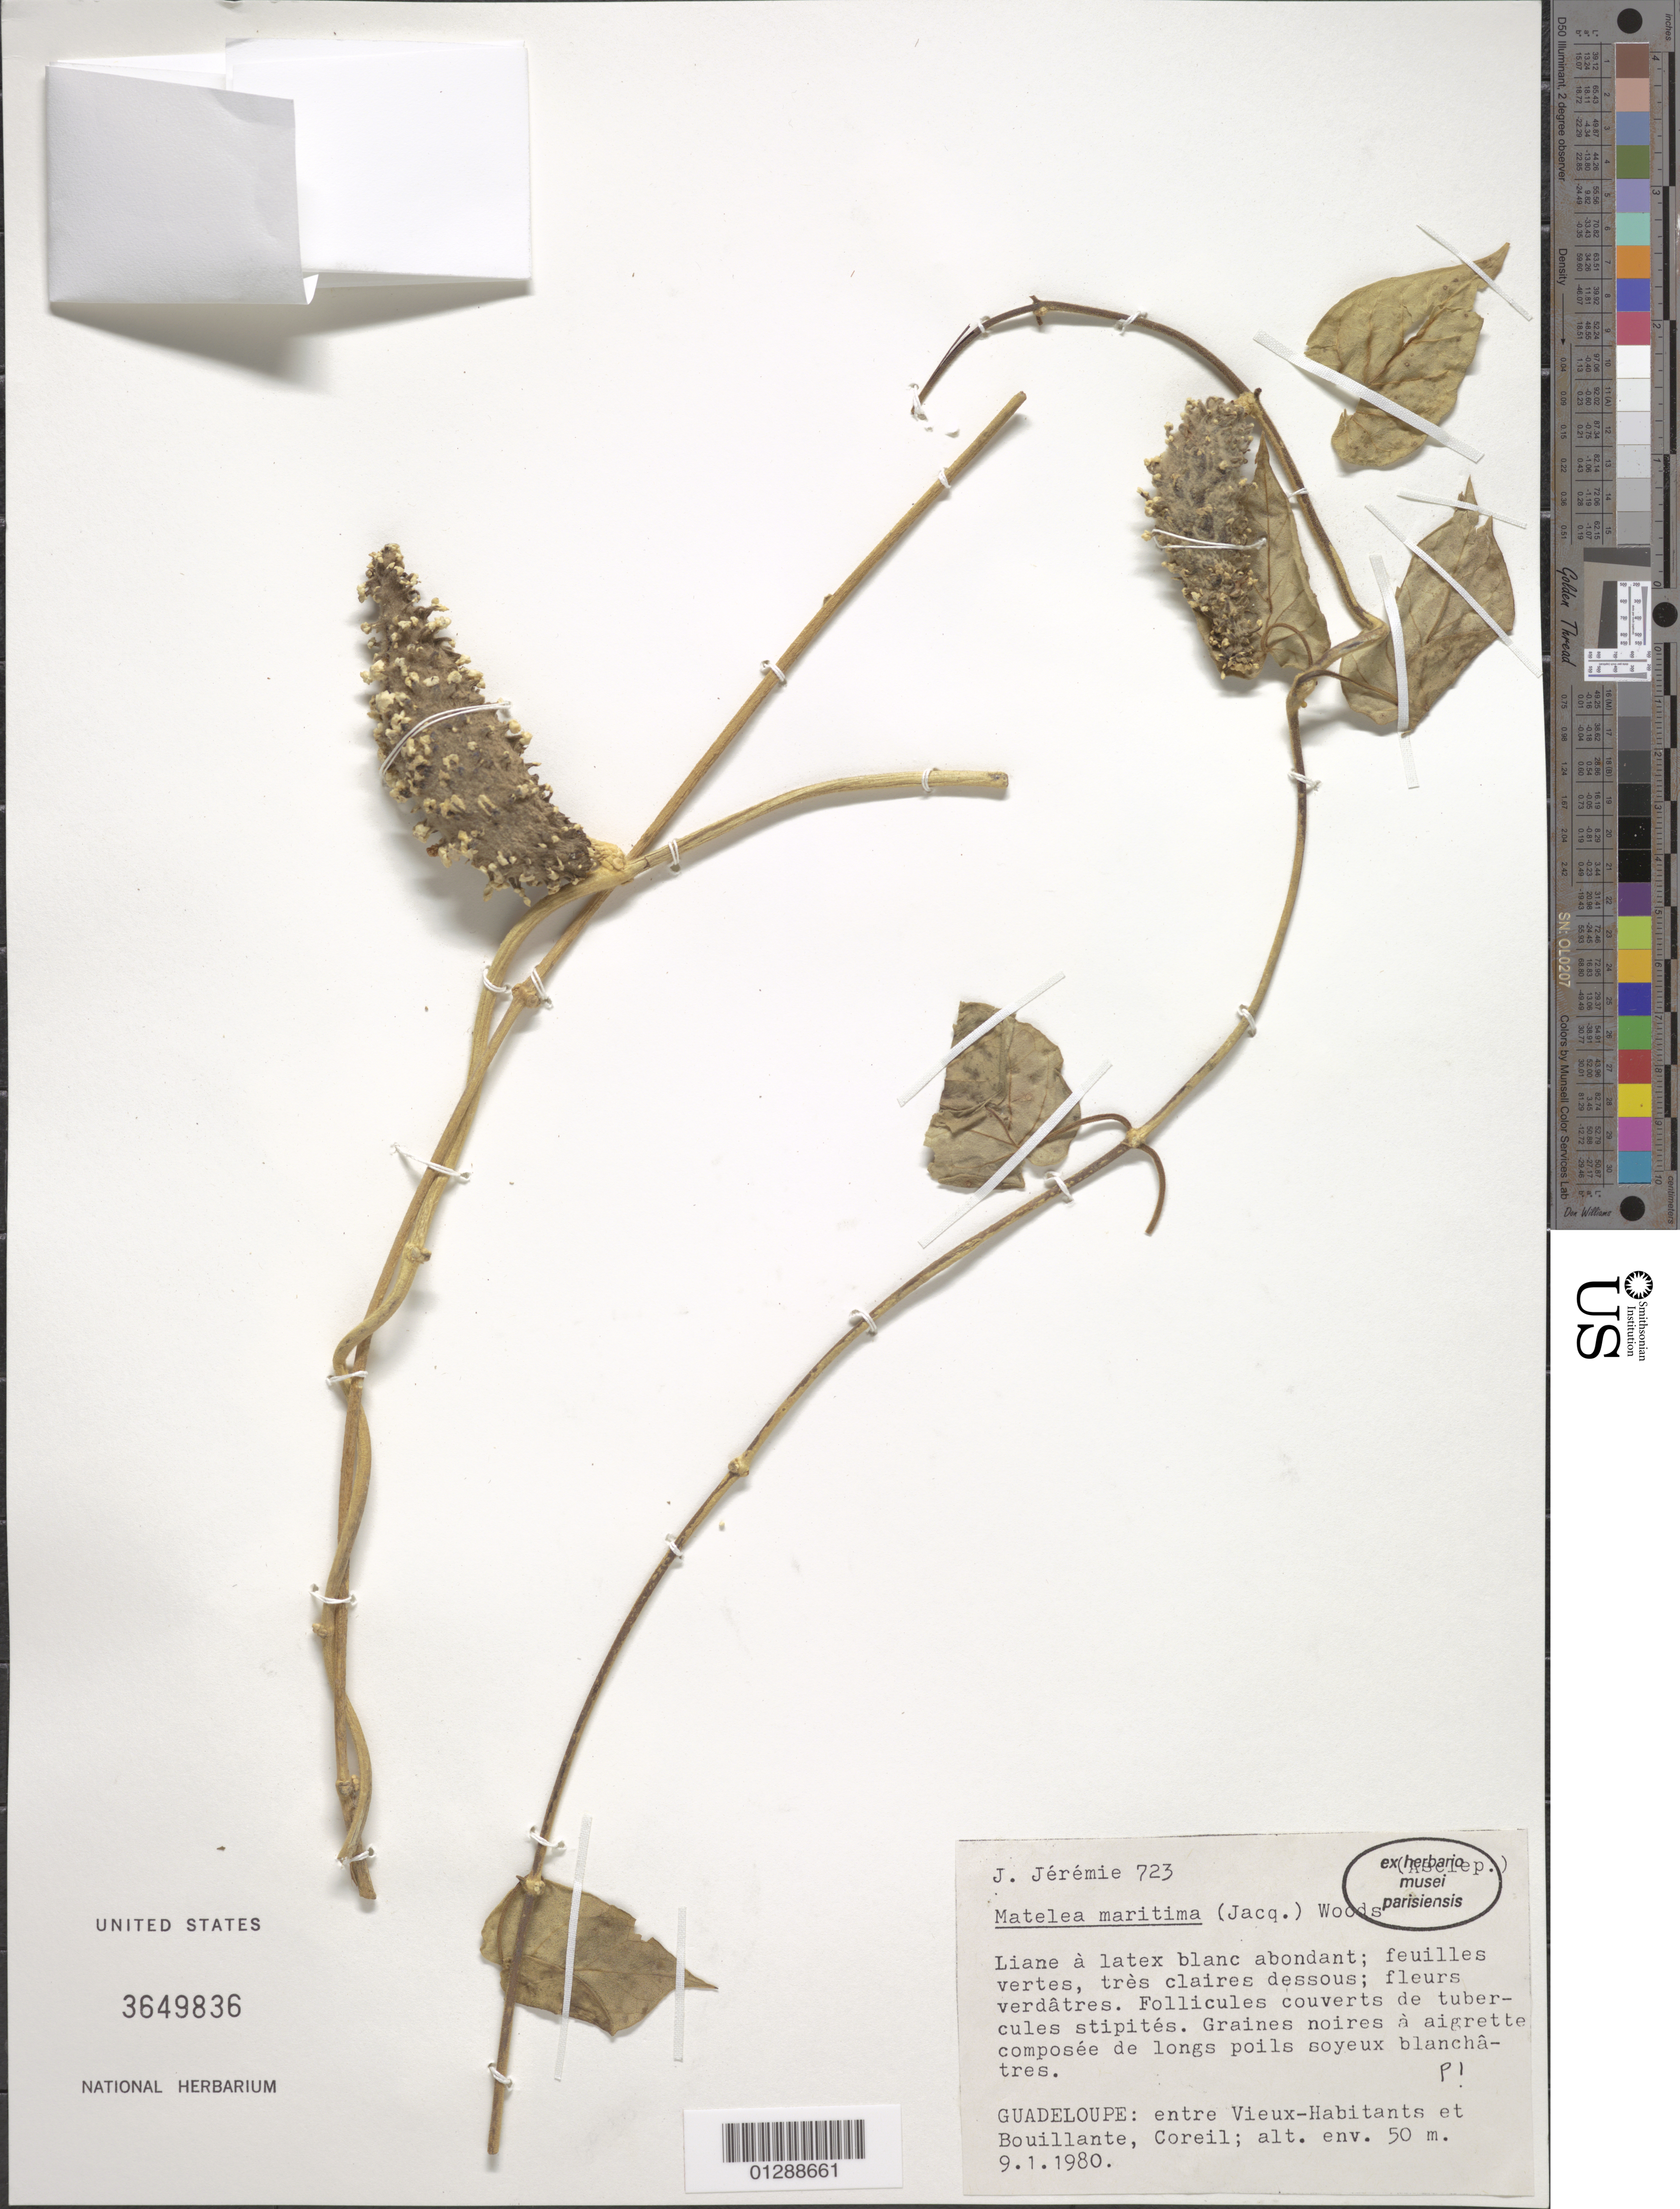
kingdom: Plantae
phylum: Tracheophyta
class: Magnoliopsida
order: Gentianales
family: Apocynaceae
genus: Matelea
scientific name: Matelea maritima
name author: (Jacq.) Woodson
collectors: J. Jérémie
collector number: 723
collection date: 1980-01-09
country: Guadeloupe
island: Basse-Terre I.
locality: Entre Vieux-Habitants et Bouillante, Coreil.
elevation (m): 50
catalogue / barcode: US 3649836